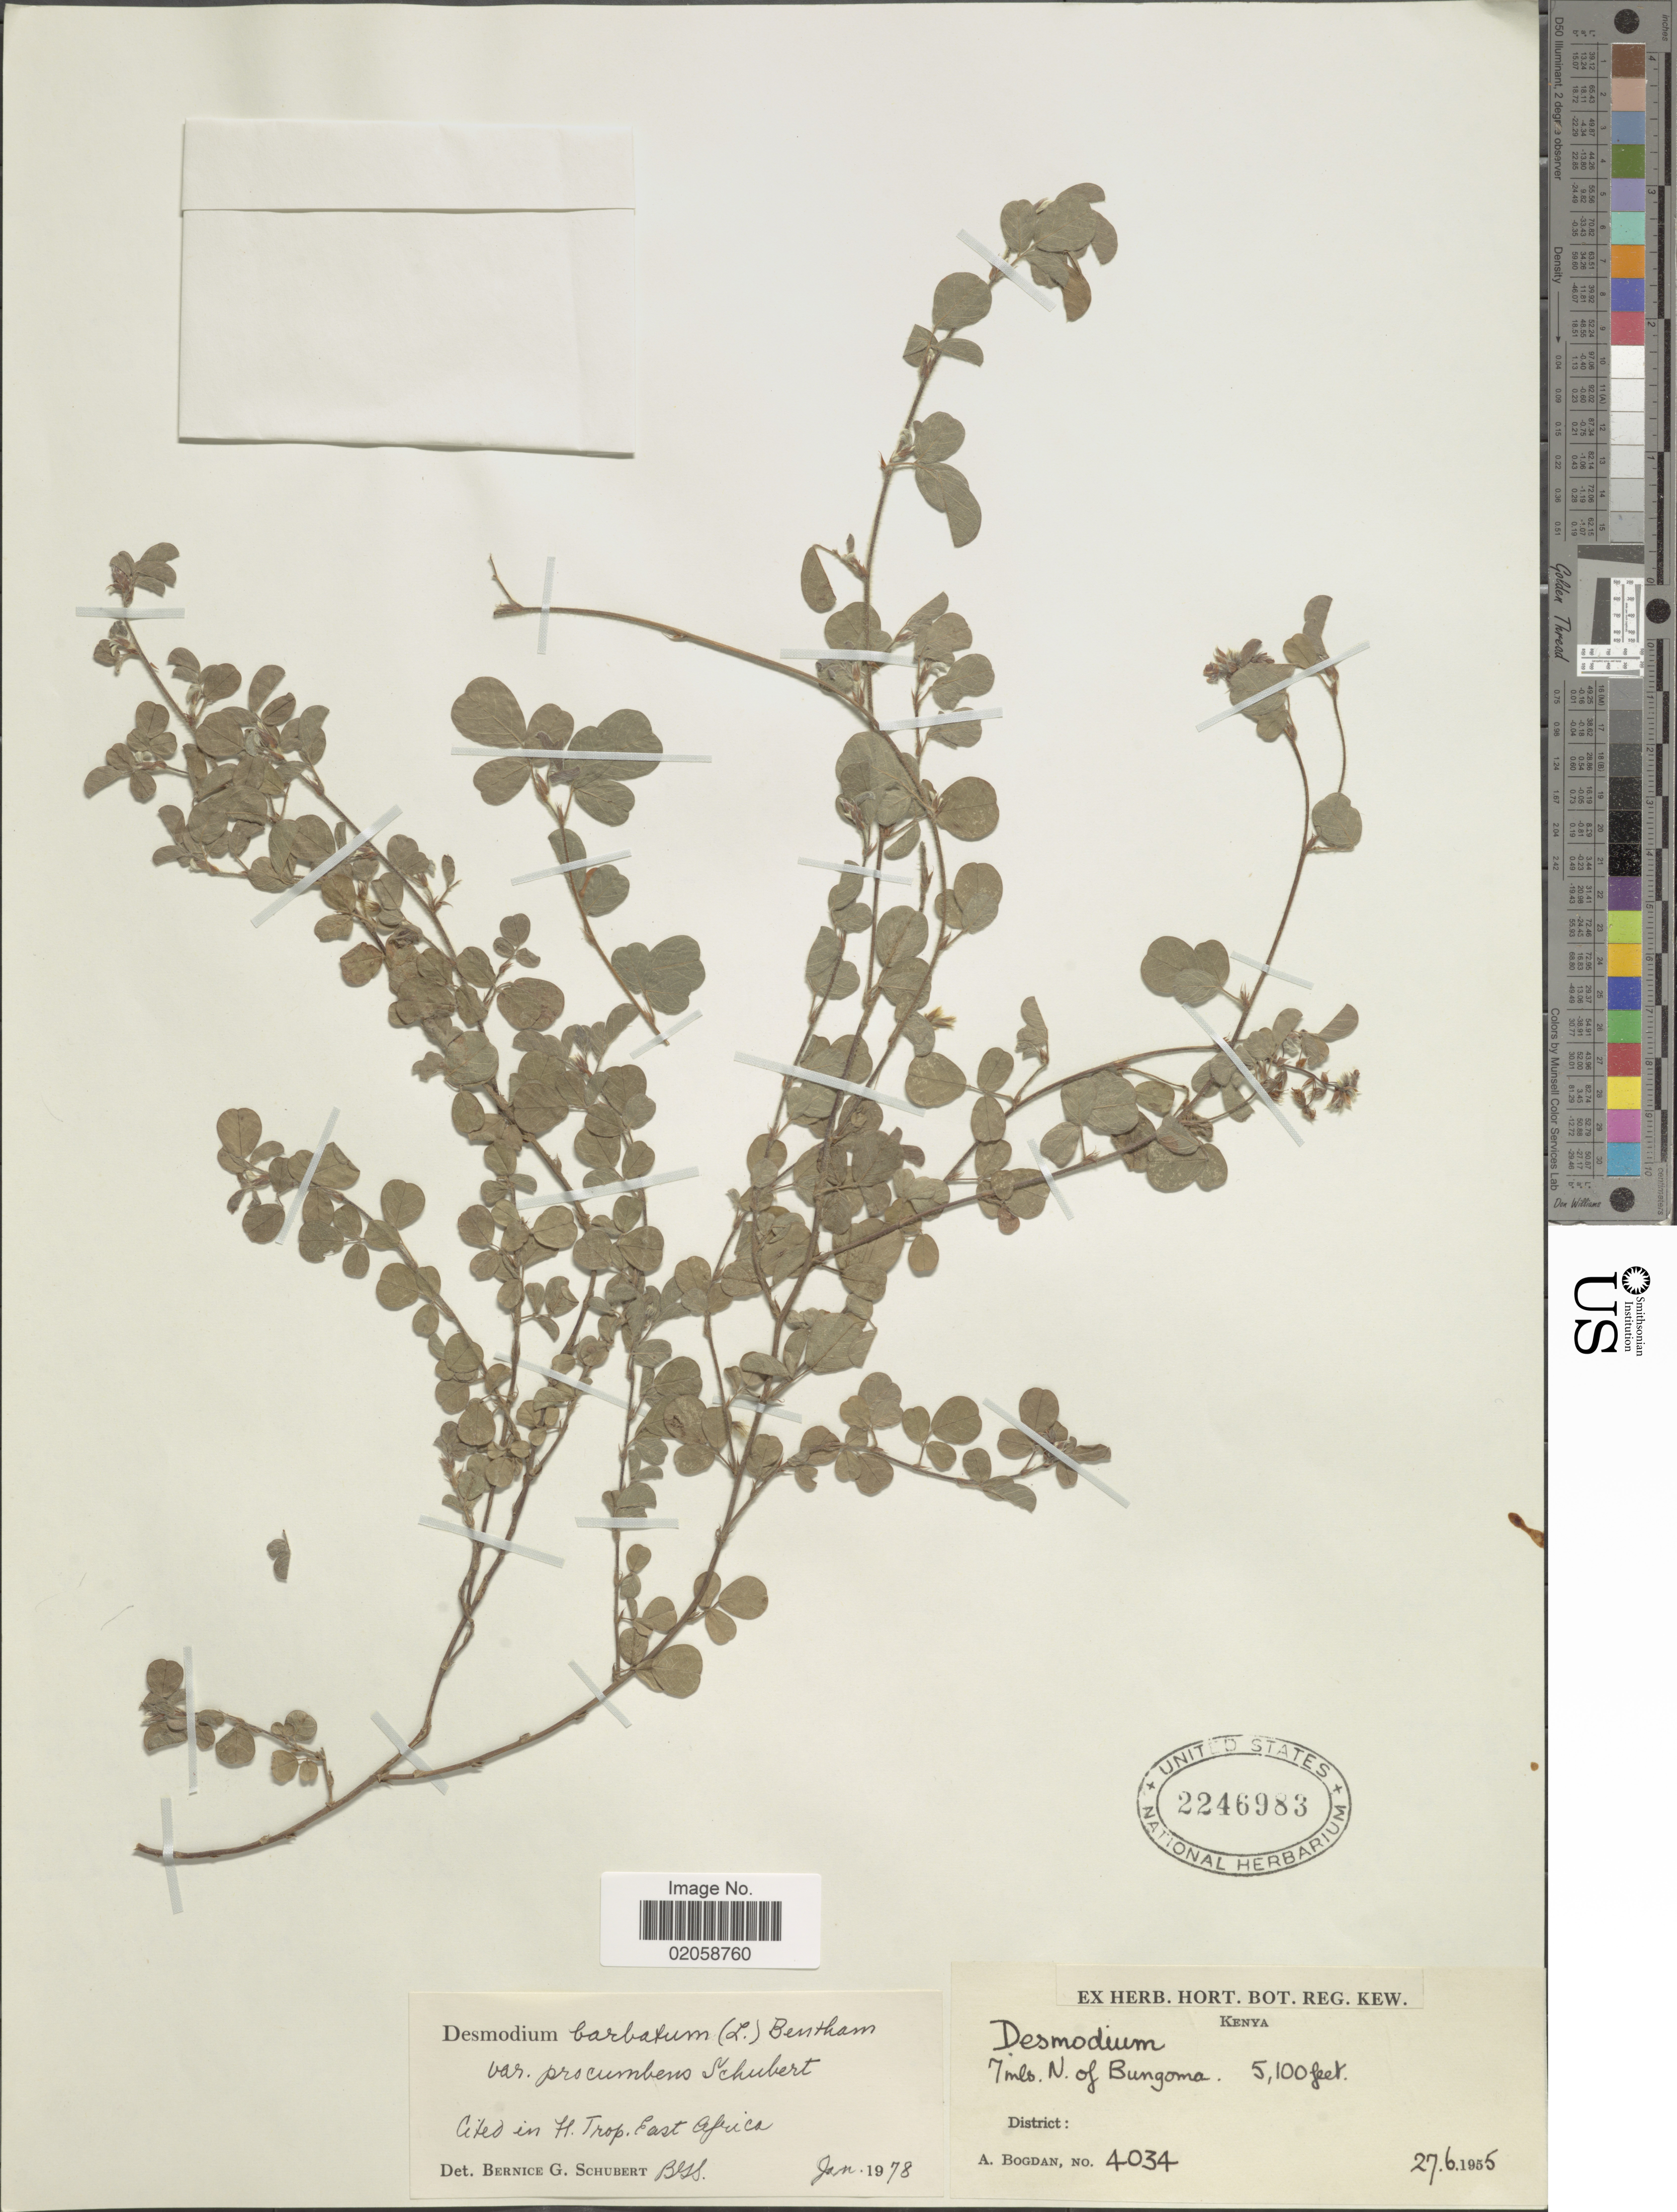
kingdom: Plantae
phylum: Tracheophyta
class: Magnoliopsida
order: Fabales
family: Fabaceae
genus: Grona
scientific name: Grona barbata var. procumbens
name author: (B.G. Schub.) H. Ohashi & K. Ohashi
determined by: Strong, Mark T., (BOT), Smithsonian Institution - National Museum of Natural History (UNITED STATES)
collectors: A. Bogdan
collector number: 4034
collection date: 1955-06-27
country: Kenya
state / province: Bungoma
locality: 7 mls. N. of Bungoma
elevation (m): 1554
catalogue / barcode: US 2246983